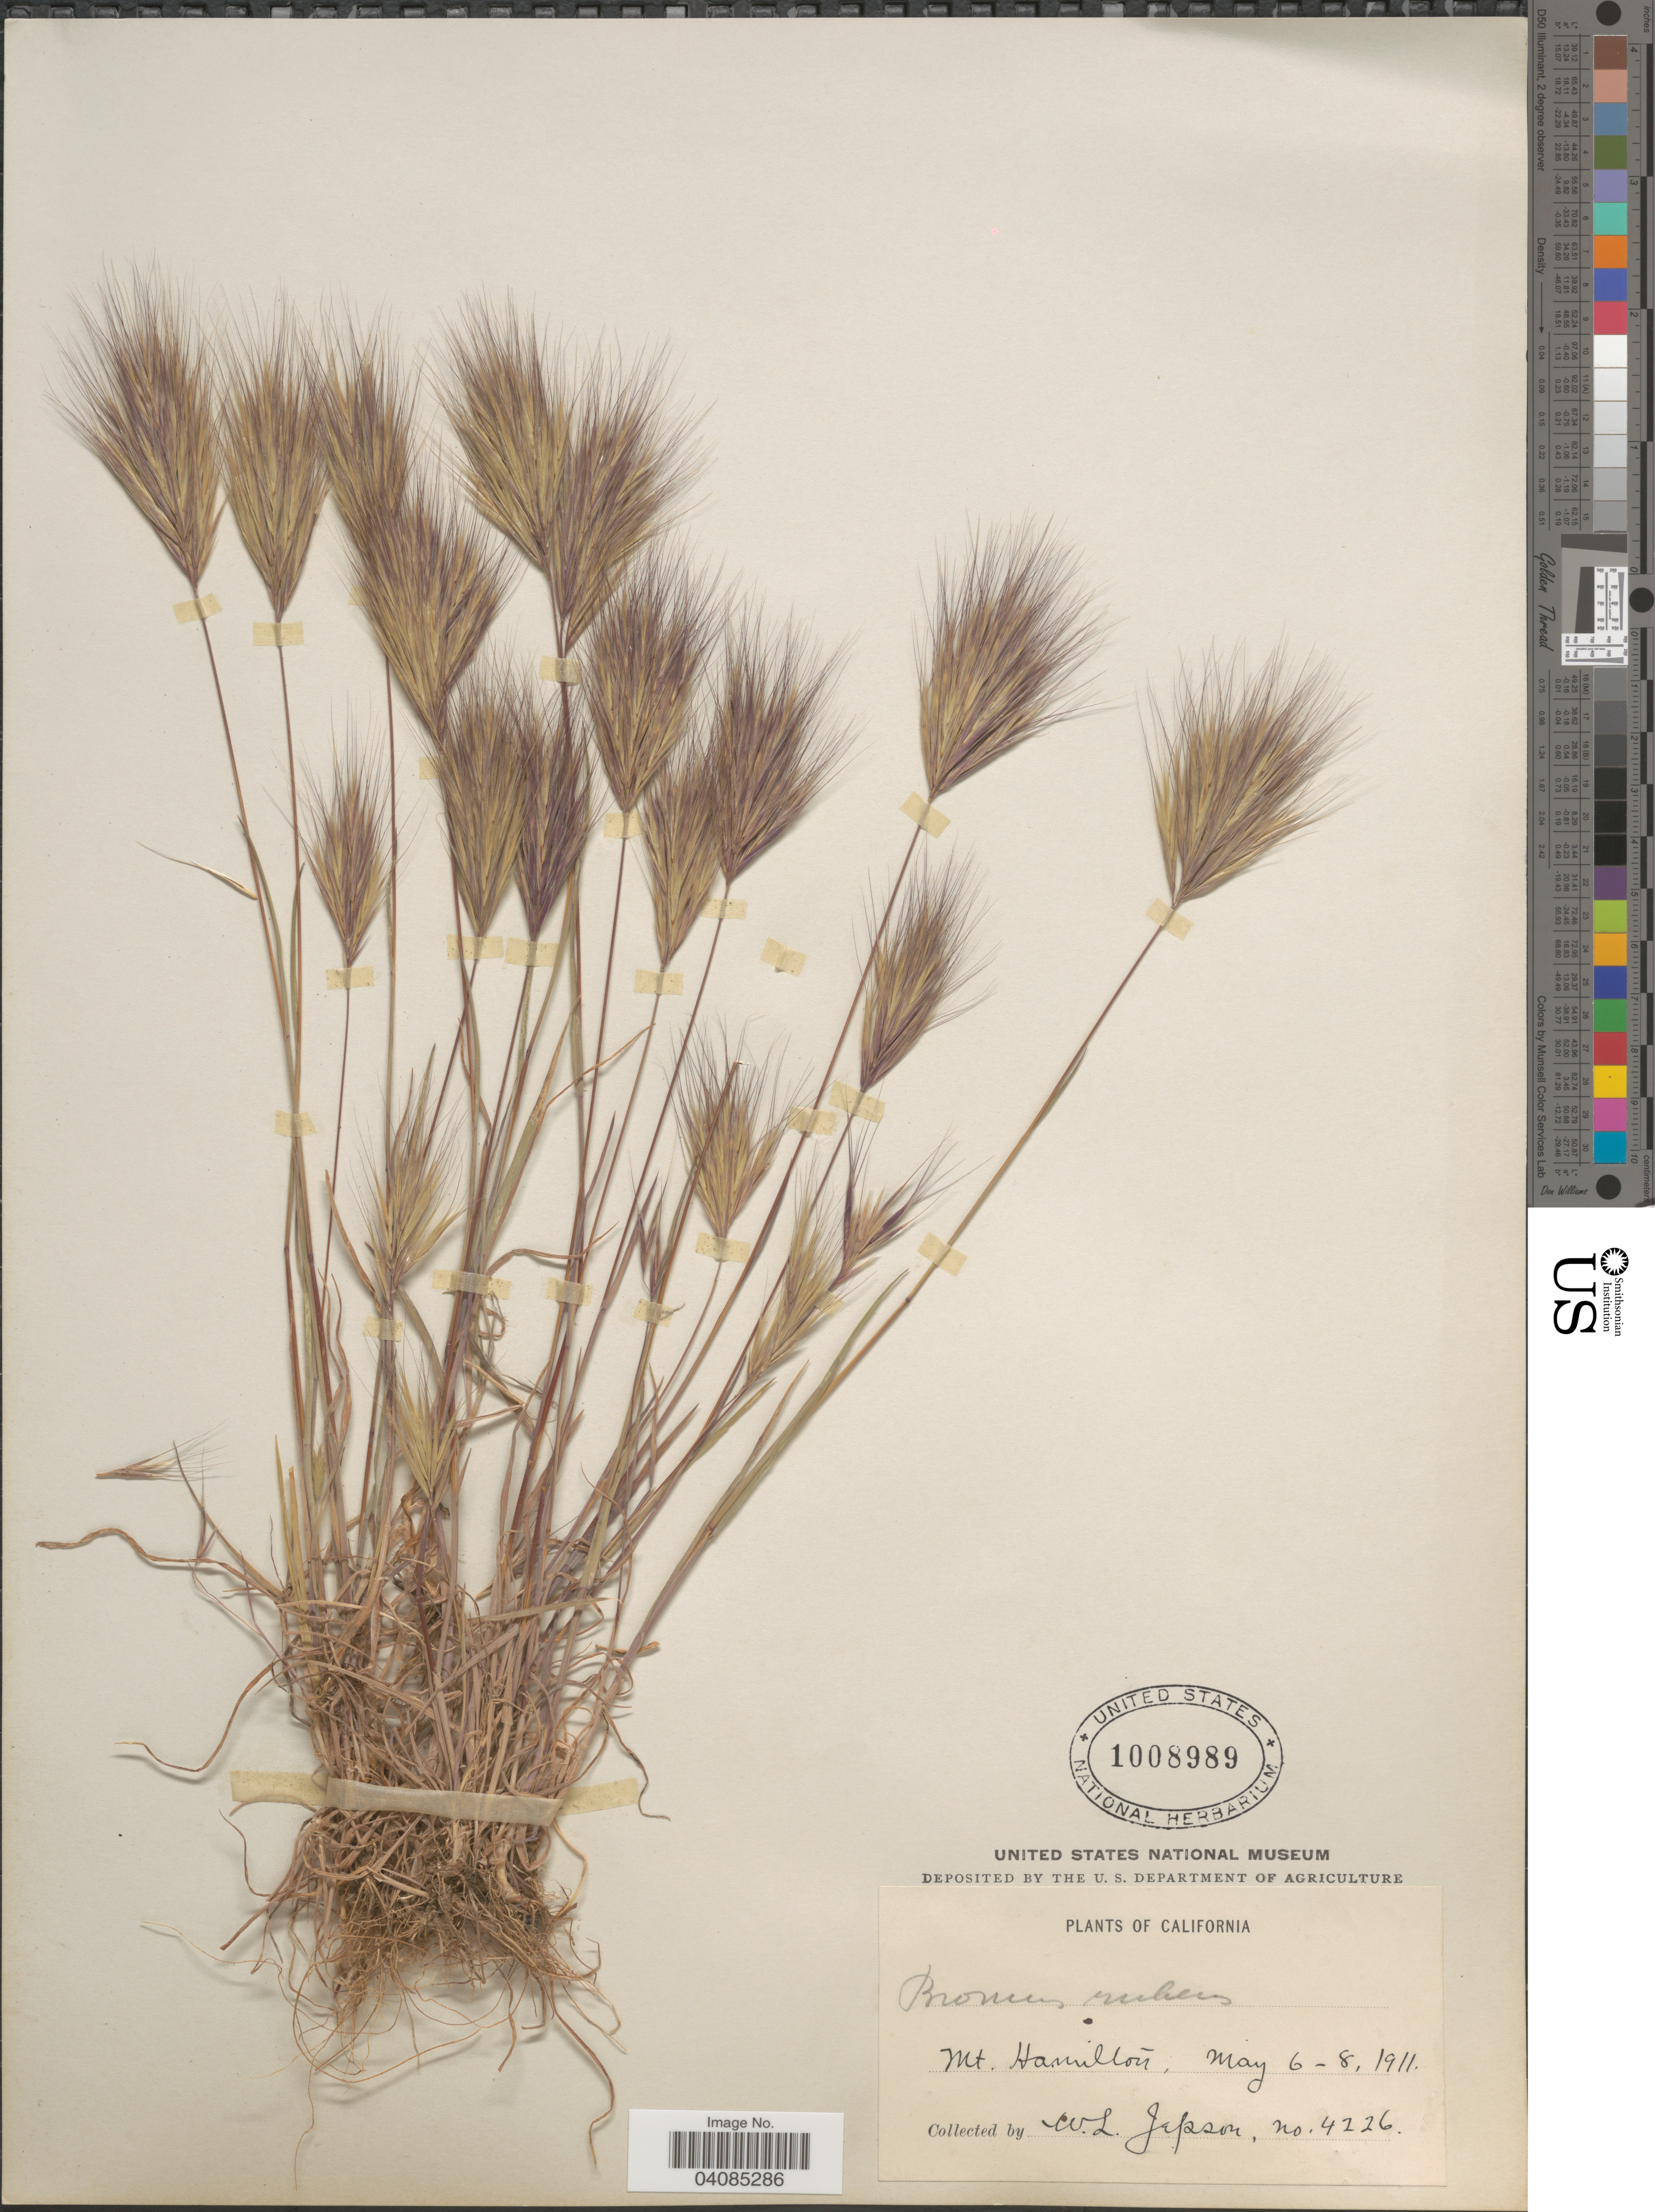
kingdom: Plantae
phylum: Tracheophyta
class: Liliopsida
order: Poales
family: Poaceae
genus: Bromus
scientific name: Bromus rubens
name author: L.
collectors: W. L. Jepson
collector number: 4226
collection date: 1911-05-06/1911-05-08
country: United States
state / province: California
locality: Mt. Hamilton.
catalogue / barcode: US 1008989